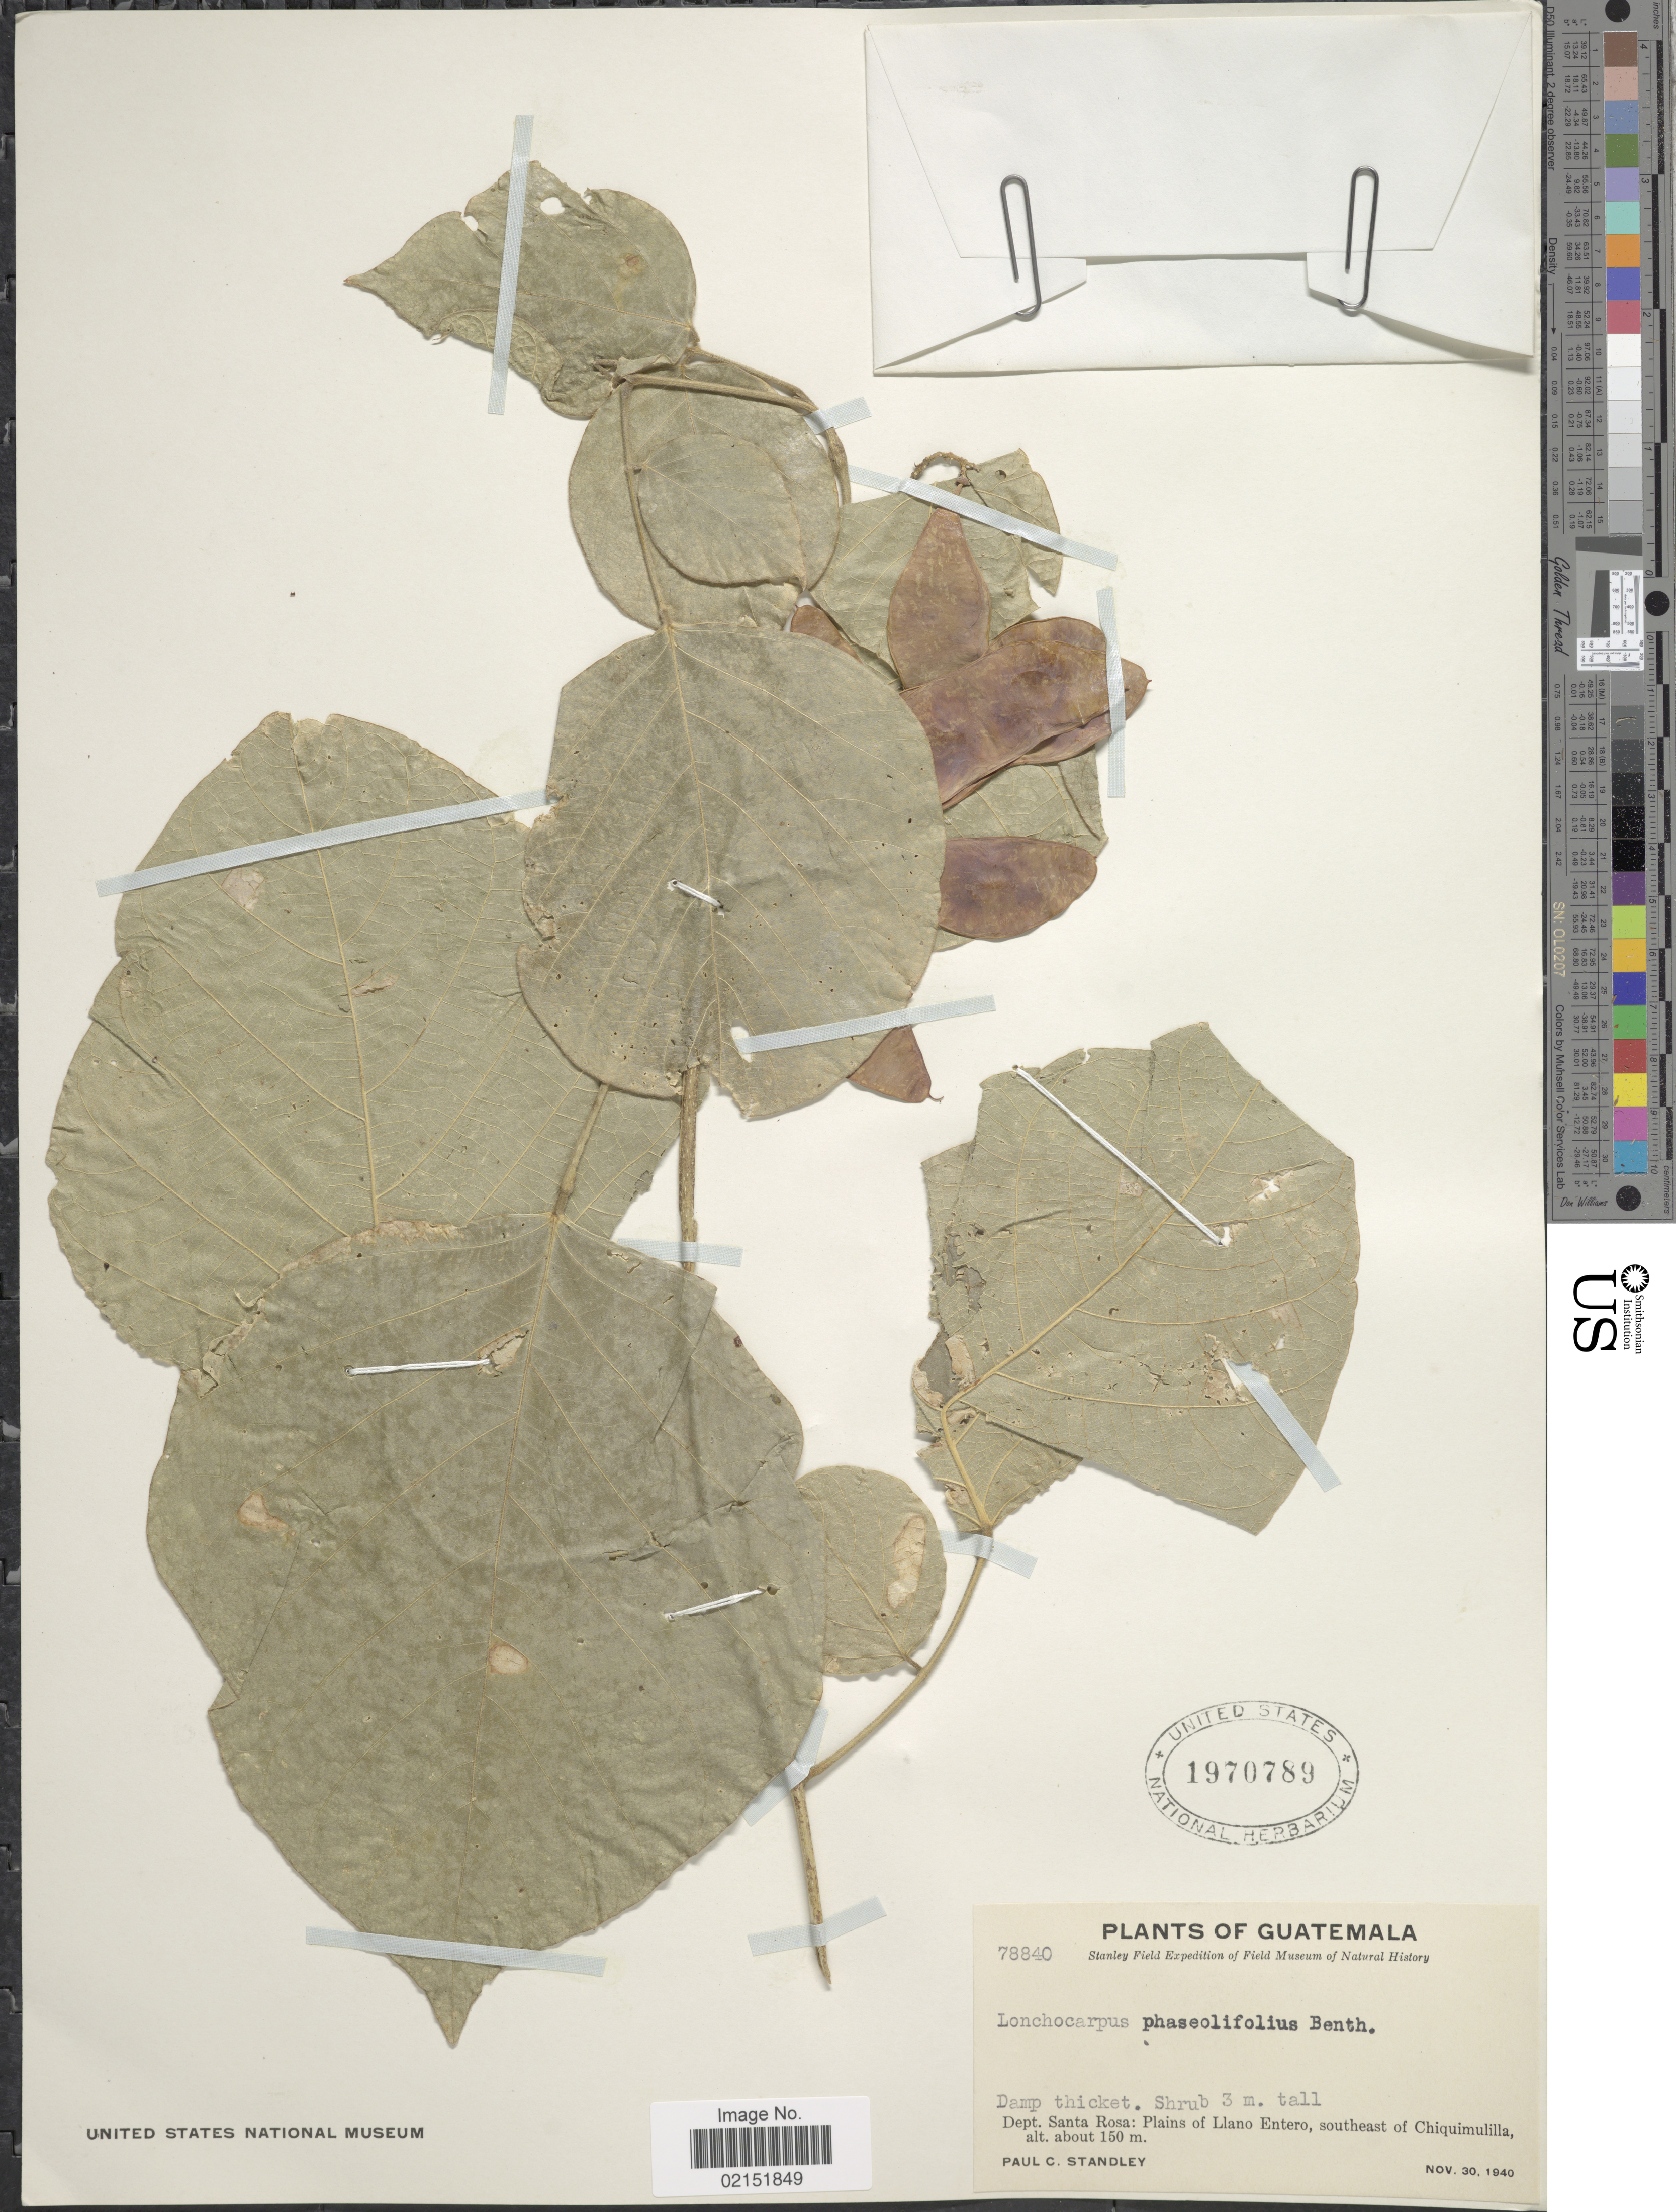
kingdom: Plantae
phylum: Tracheophyta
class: Magnoliopsida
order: Fabales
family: Fabaceae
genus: Lonchocarpus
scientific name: Lonchocarpus phaseolifolius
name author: Benth.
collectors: P. C. Standley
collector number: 78840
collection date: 1940-11-30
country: Guatemala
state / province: Santa Rosa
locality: Plains of Llano Entero, southeast of Chiquimulilla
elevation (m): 150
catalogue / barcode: US 1970789